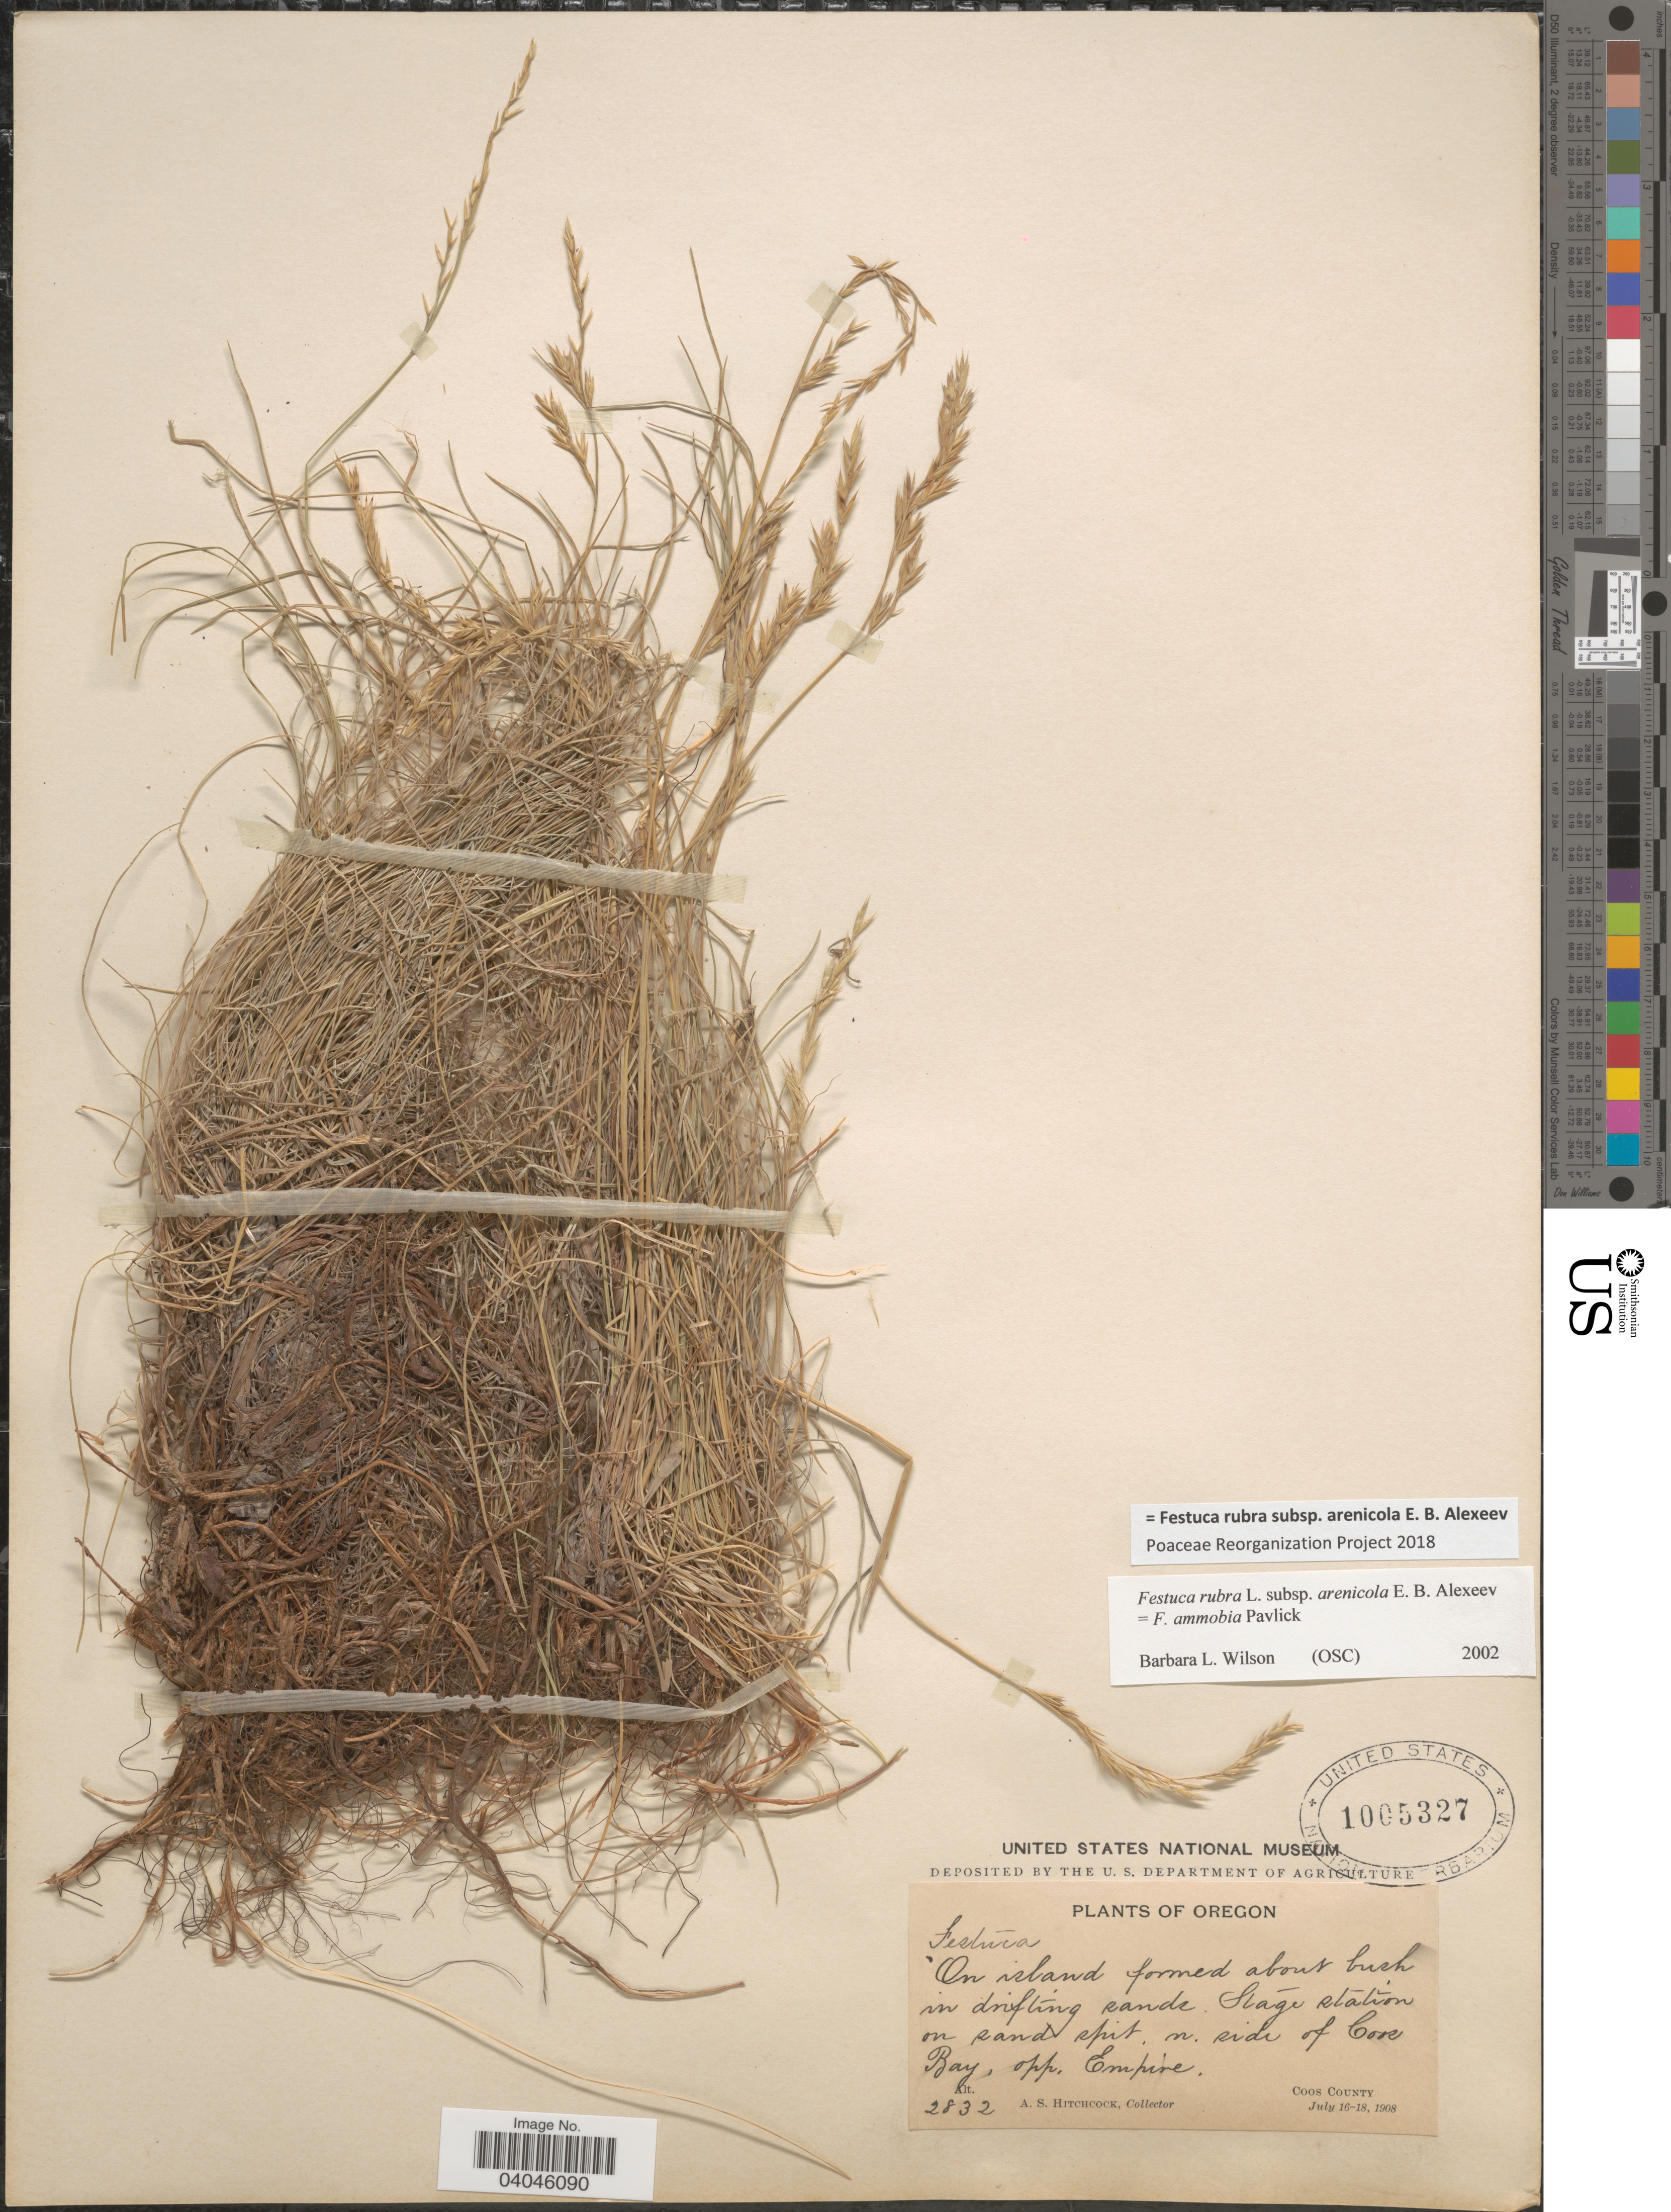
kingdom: Plantae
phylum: Tracheophyta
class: Liliopsida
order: Poales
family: Poaceae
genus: Festuca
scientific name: Festuca rubra subsp. arenicola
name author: E.B. Alexeev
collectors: A. S. Hitchcock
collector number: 2832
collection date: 1908-07-16/1908-07-18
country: United States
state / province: Oregon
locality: On island formed about bush in drifting sands. Stage station on sand spit n. side of Coos Bay, opp. Empire. Coos County.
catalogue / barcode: US 1005327